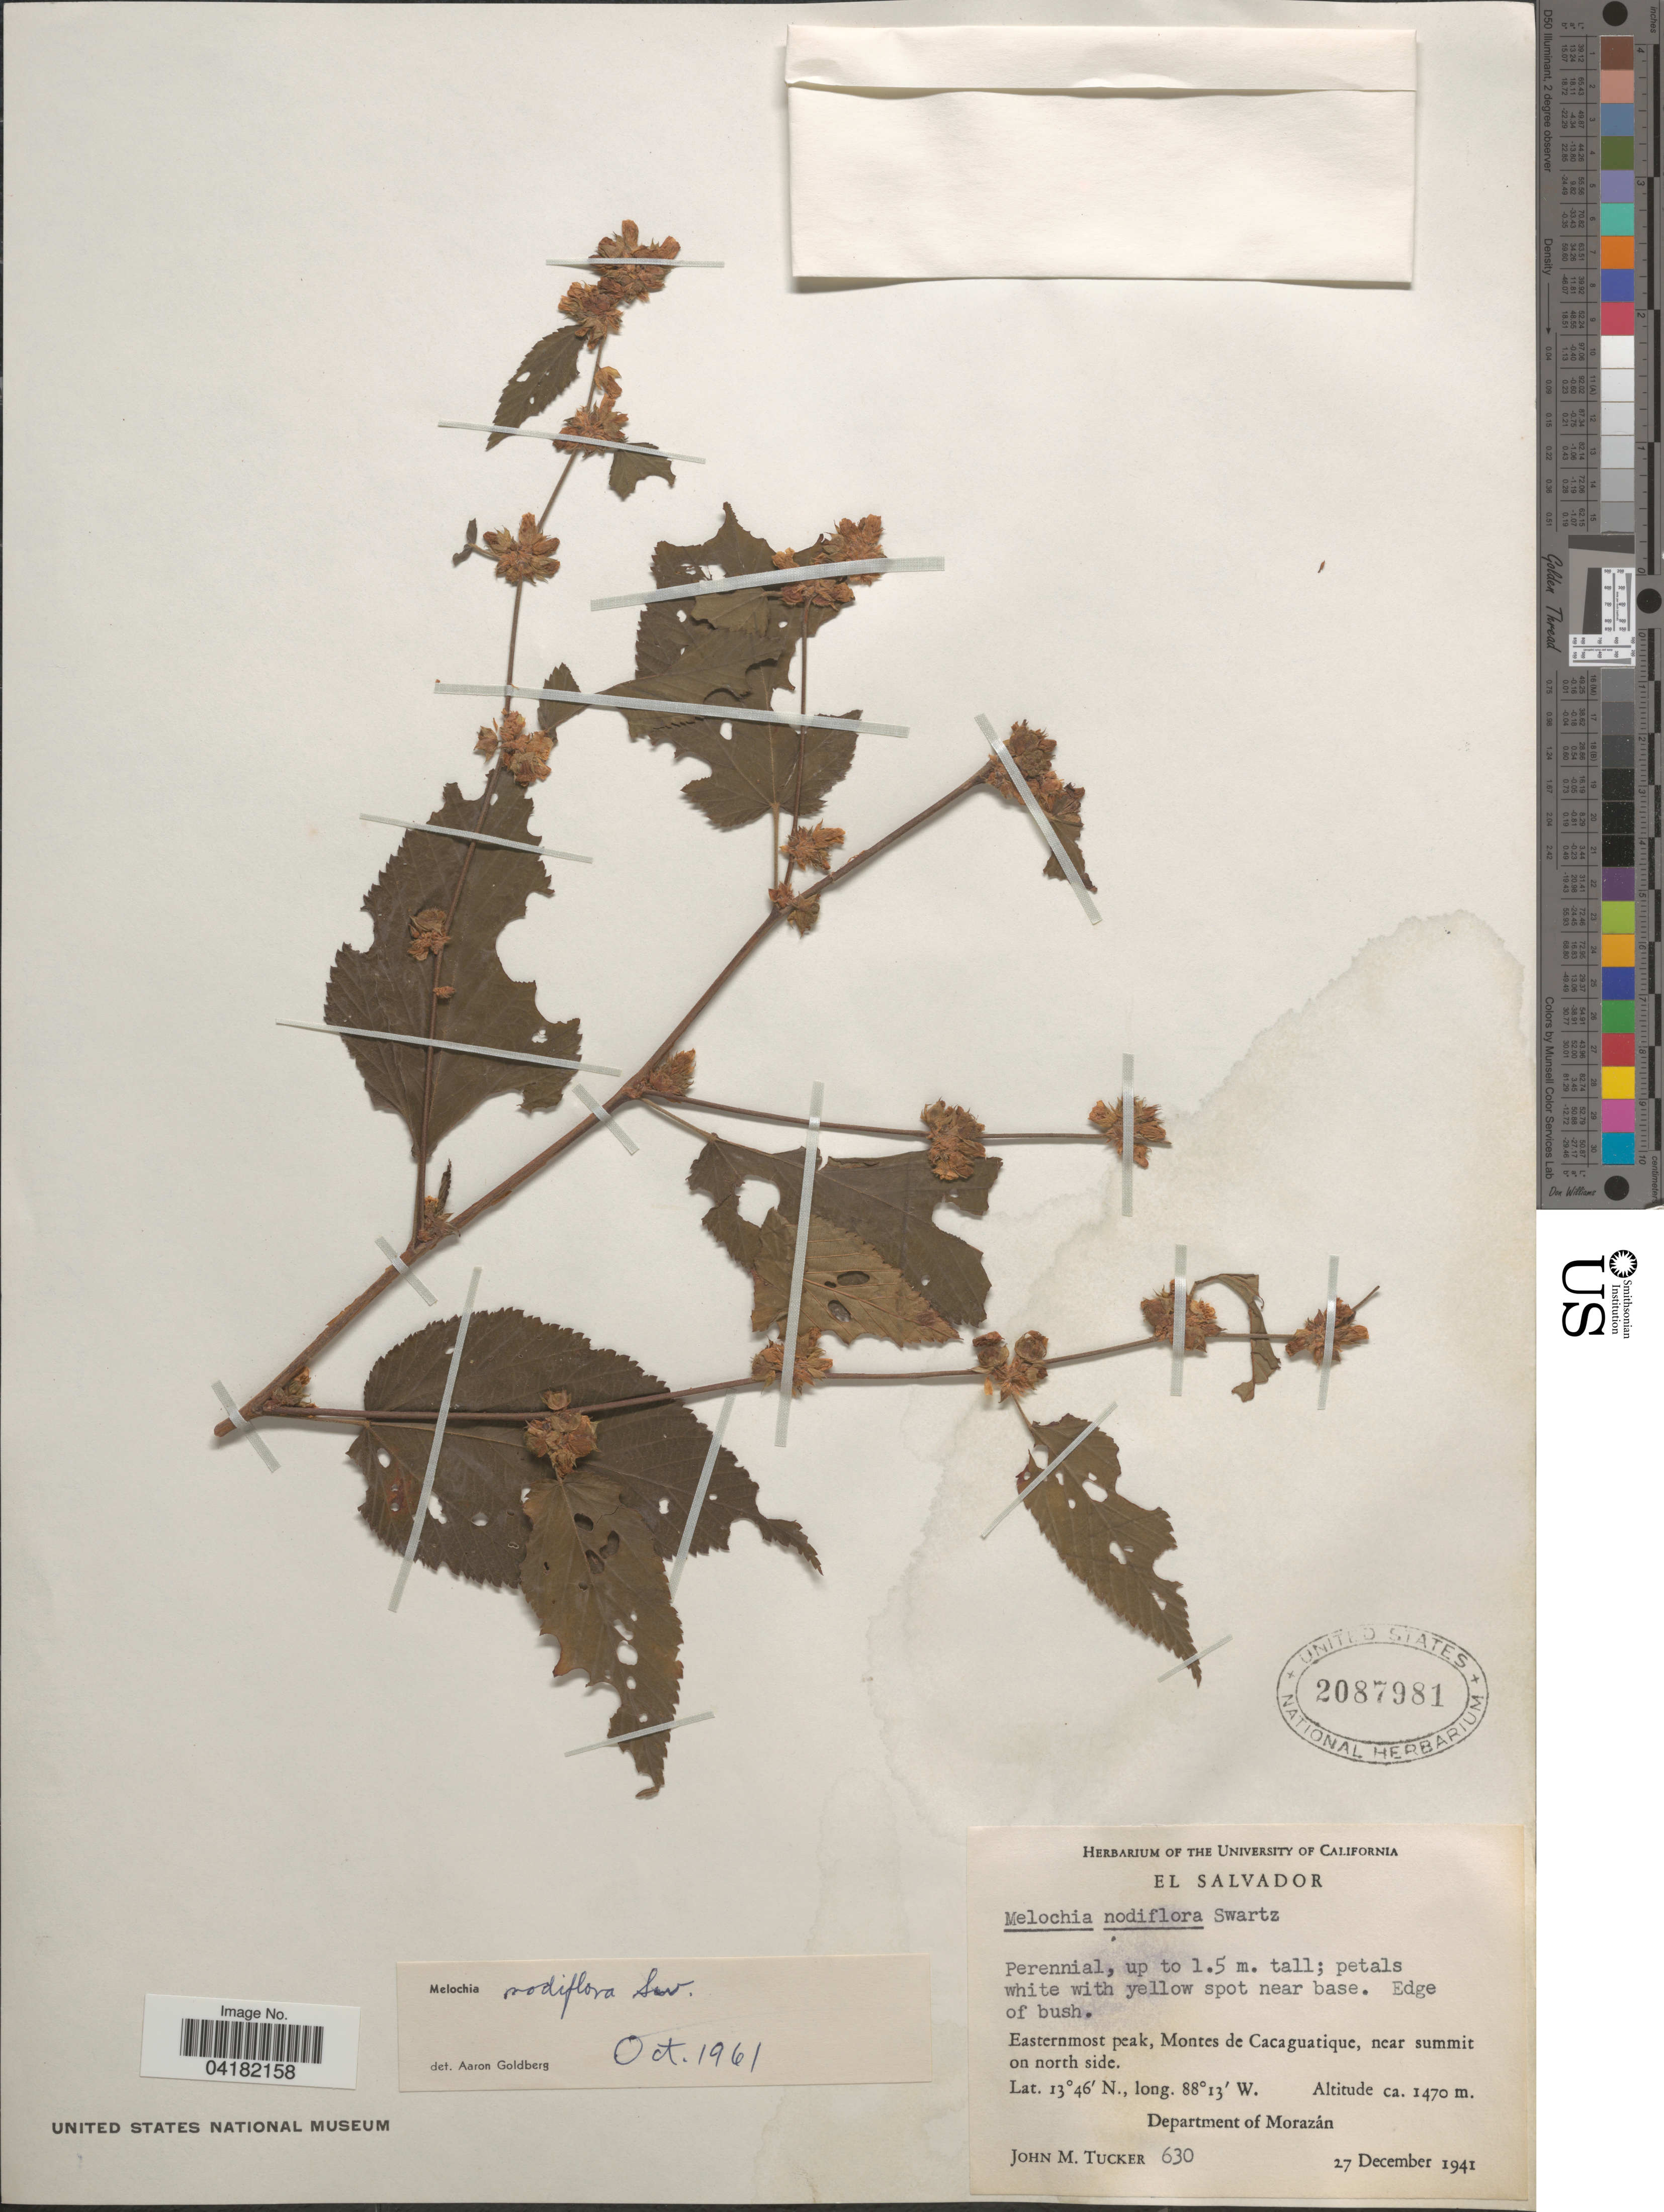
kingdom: Plantae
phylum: Tracheophyta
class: Magnoliopsida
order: Malvales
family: Malvaceae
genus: Melochia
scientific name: Melochia nodiflora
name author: Sw.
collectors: J. M. Tucker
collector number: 630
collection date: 1941-12-27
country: El Salvador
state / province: Morazan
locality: Easternmost peak, Montes de Cacaguatique, near summit on north side. Department of Morazán.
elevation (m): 1470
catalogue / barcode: US 2087981